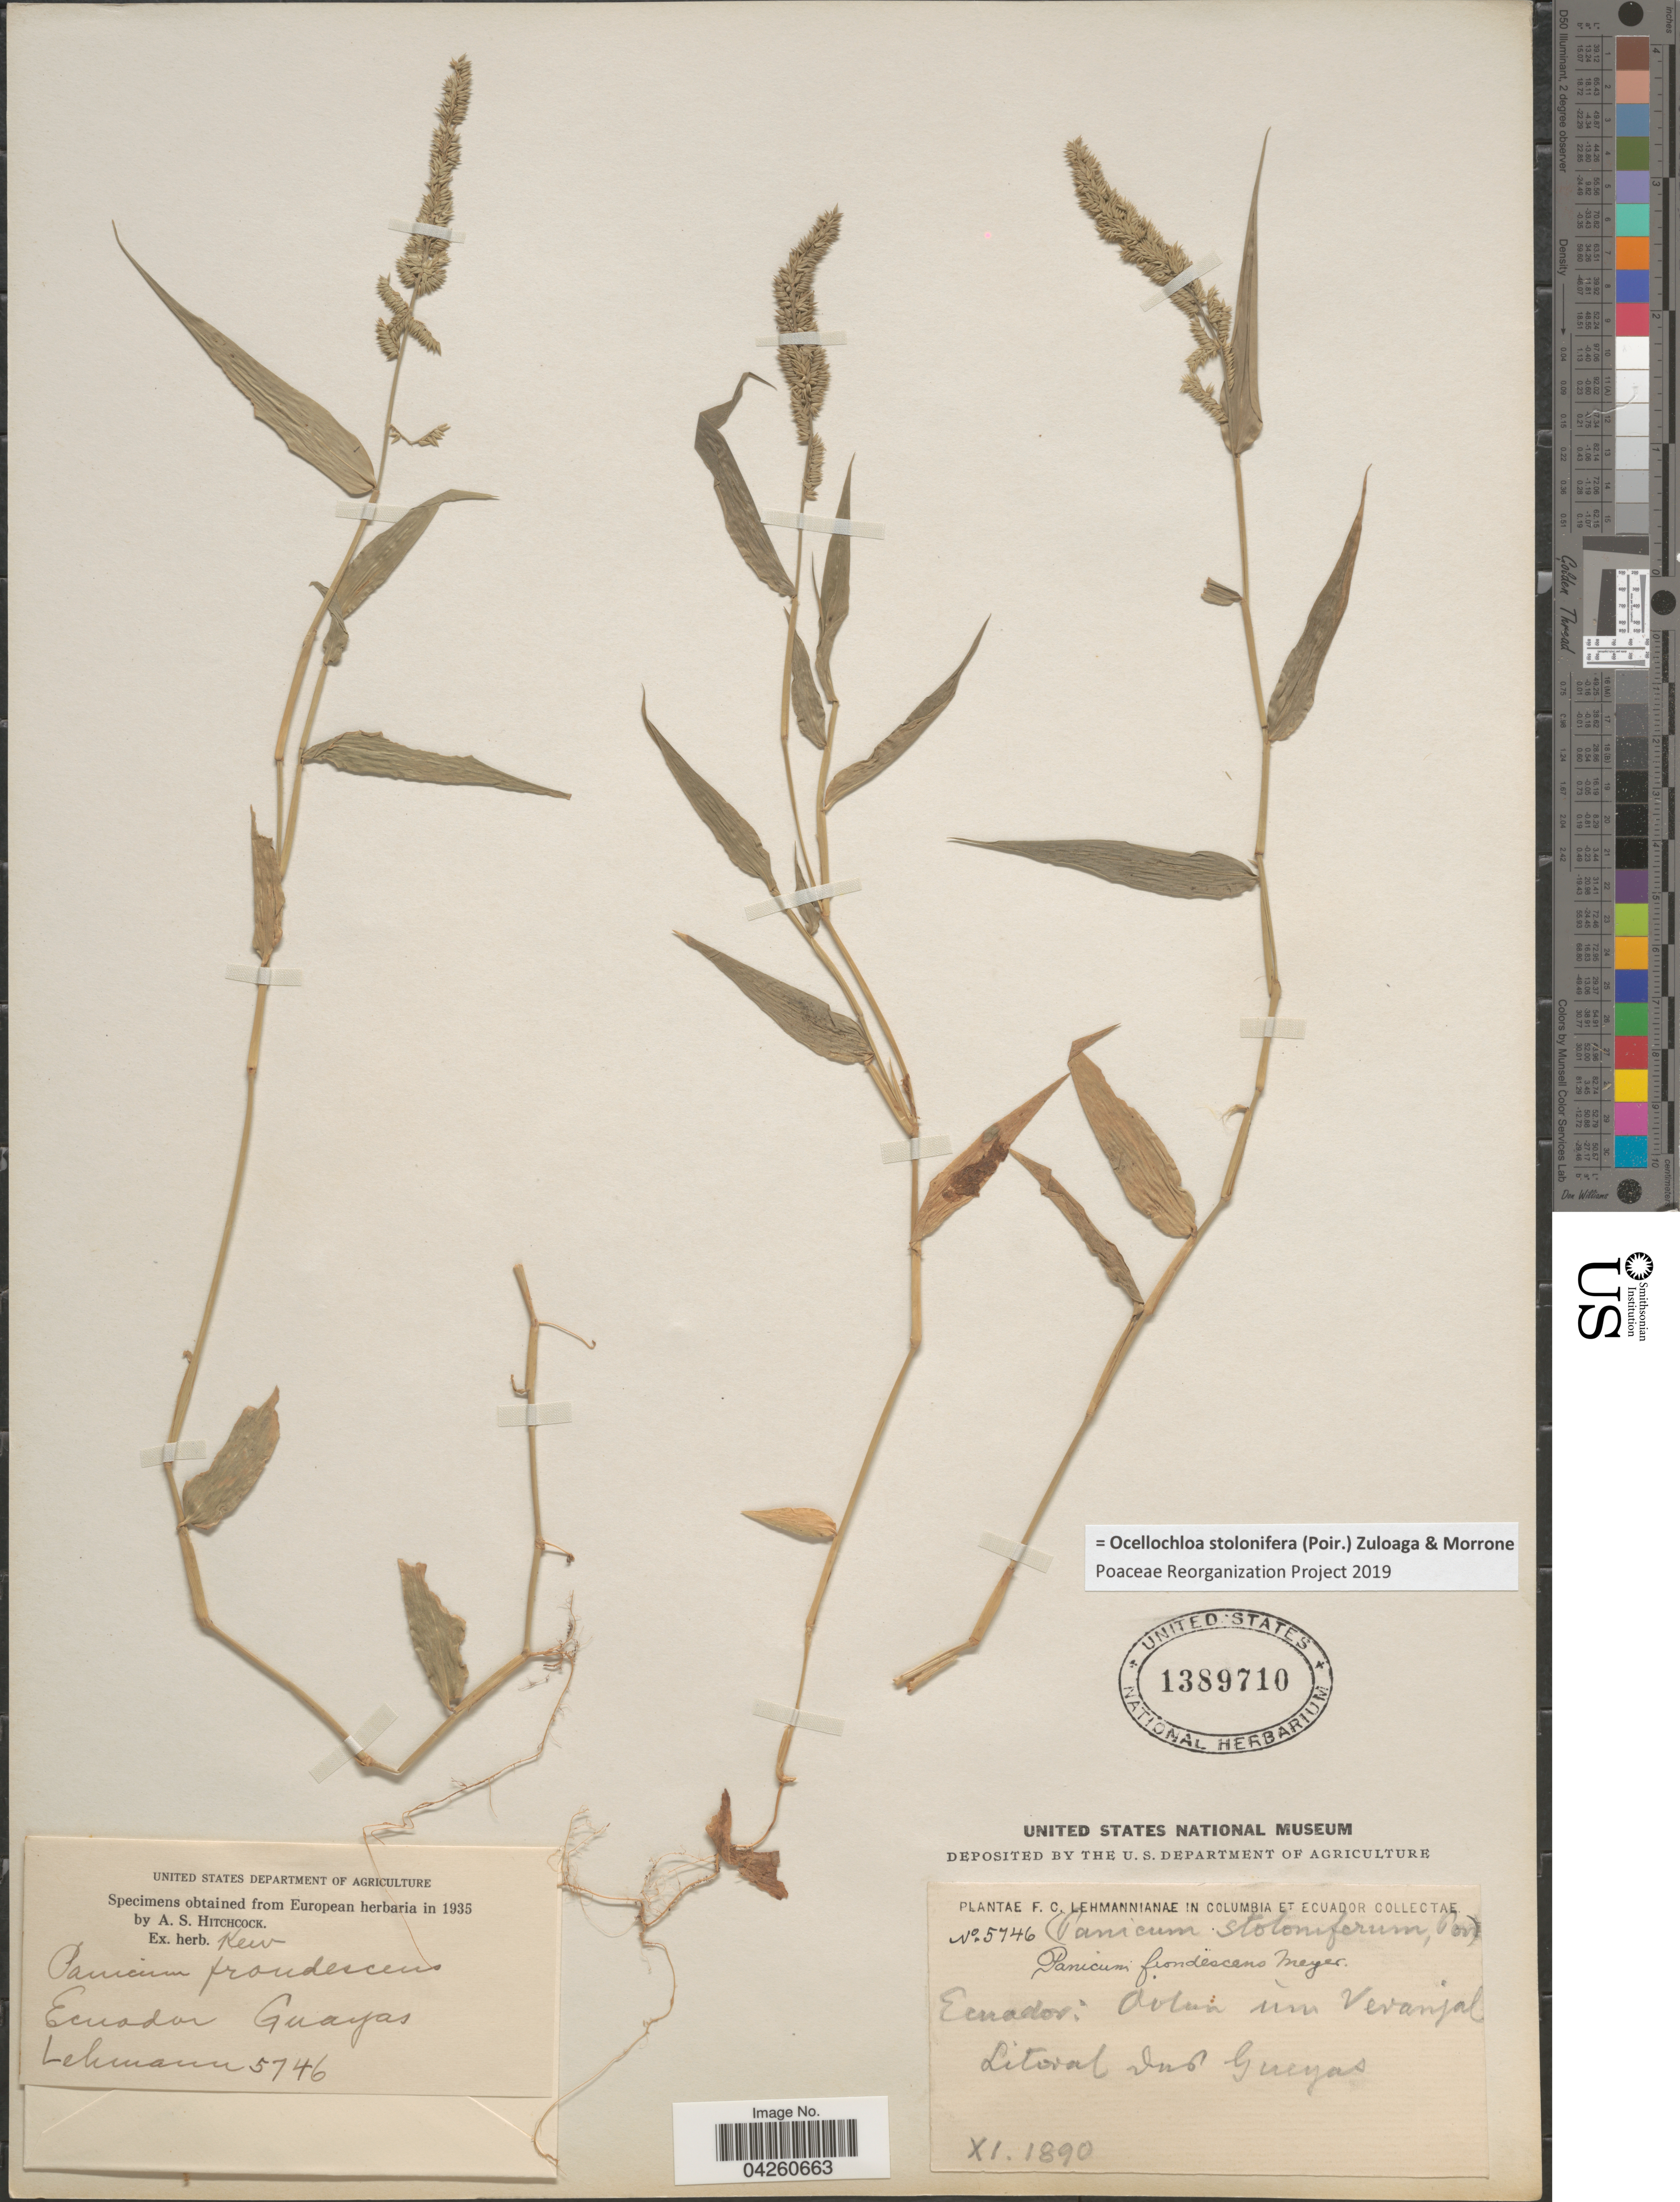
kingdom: Plantae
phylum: Tracheophyta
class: Liliopsida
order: Poales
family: Poaceae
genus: Ocellochloa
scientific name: Ocellochloa stolonifera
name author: (Poir.) Zuloaga & Morrone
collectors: F. C. Lehmann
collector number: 5746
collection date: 1890-11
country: Ecuador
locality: Avlum [interpreted] um Vevanjal Litoral und Gueyas.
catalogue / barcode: US 1389710